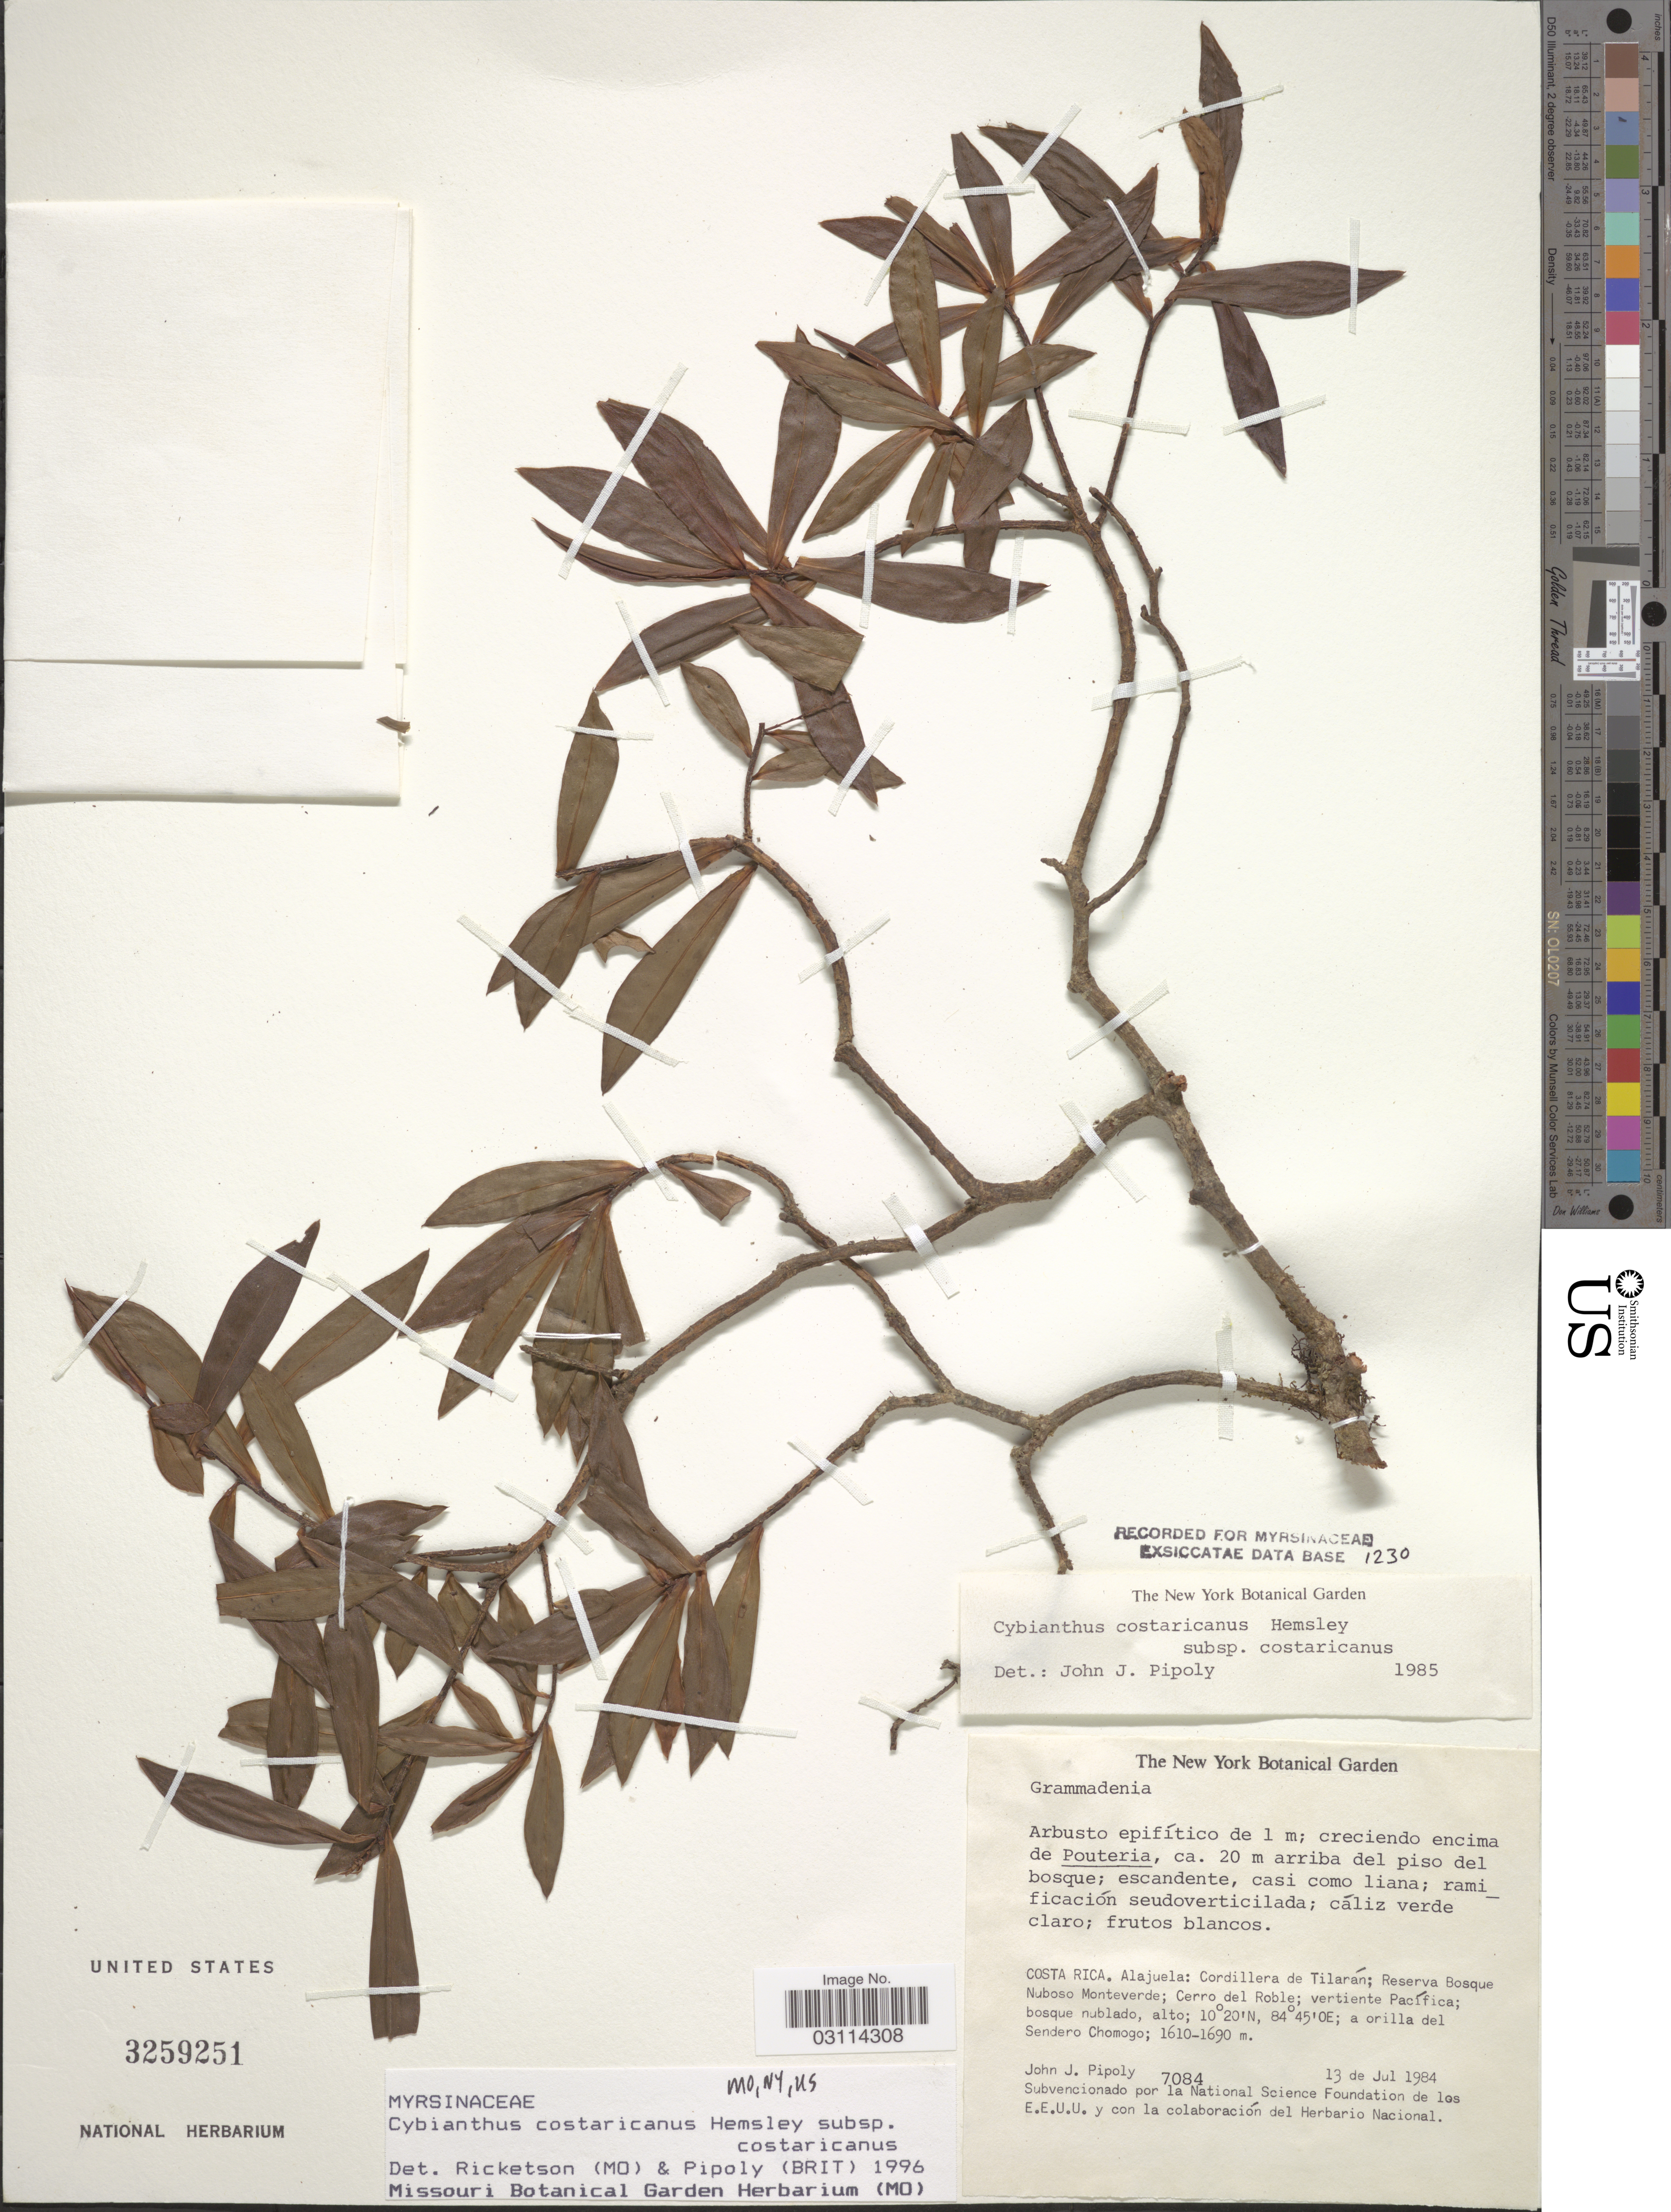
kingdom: Plantae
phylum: Tracheophyta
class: Magnoliopsida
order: Ericales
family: Primulaceae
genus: Cybianthus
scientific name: Cybianthus costaricanus subsp. costaricanus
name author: Hemsl.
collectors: J. J. Pipoly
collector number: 7084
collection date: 1984-07-13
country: Costa Rica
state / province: Alajuela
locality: Cordillera de Tilarán; Reserva Bosque Nuboso Monteverde; Cerro del Roble; vertiente Pacífica; bosque nublado; a orilla del Sendero Chomogo.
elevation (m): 1610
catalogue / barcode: US 3259251